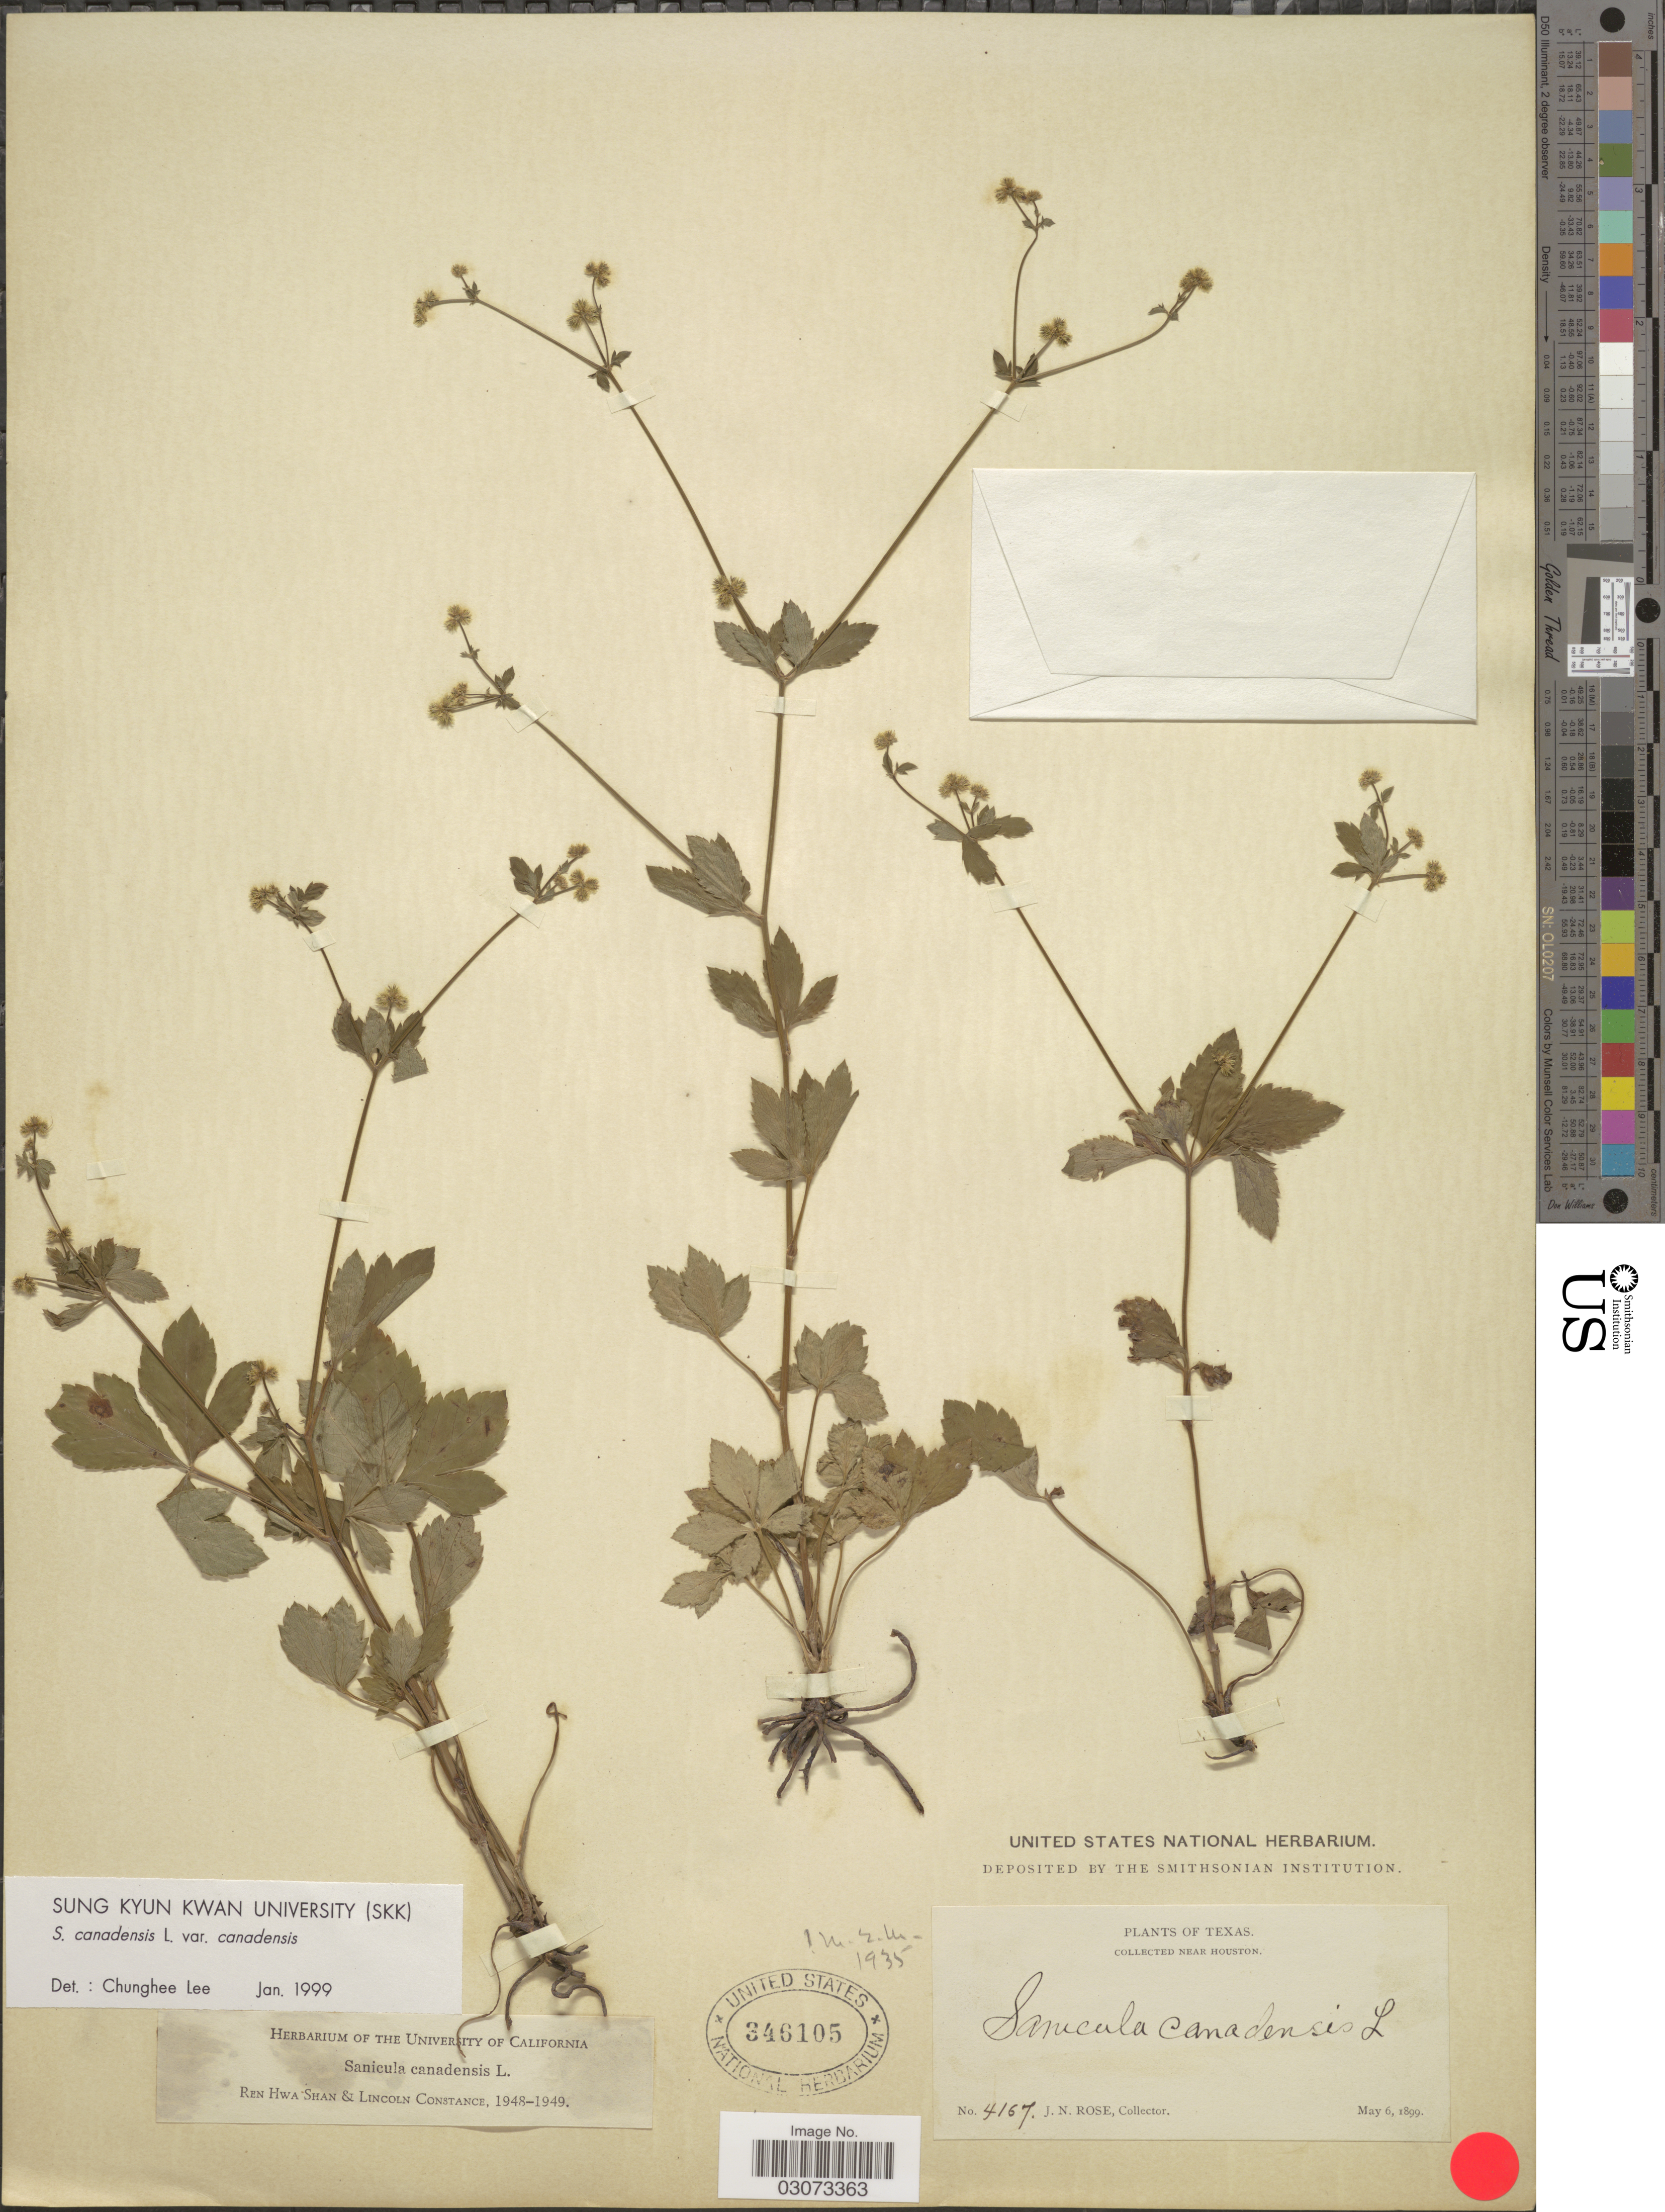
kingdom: Plantae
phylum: Tracheophyta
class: Magnoliopsida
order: Apiales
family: Apiaceae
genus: Sanicula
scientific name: Sanicula canadensis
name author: L.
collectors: J. N. Rose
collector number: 4167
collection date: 1899-05-06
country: United States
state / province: Texas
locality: Near Houston.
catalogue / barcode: US 346105